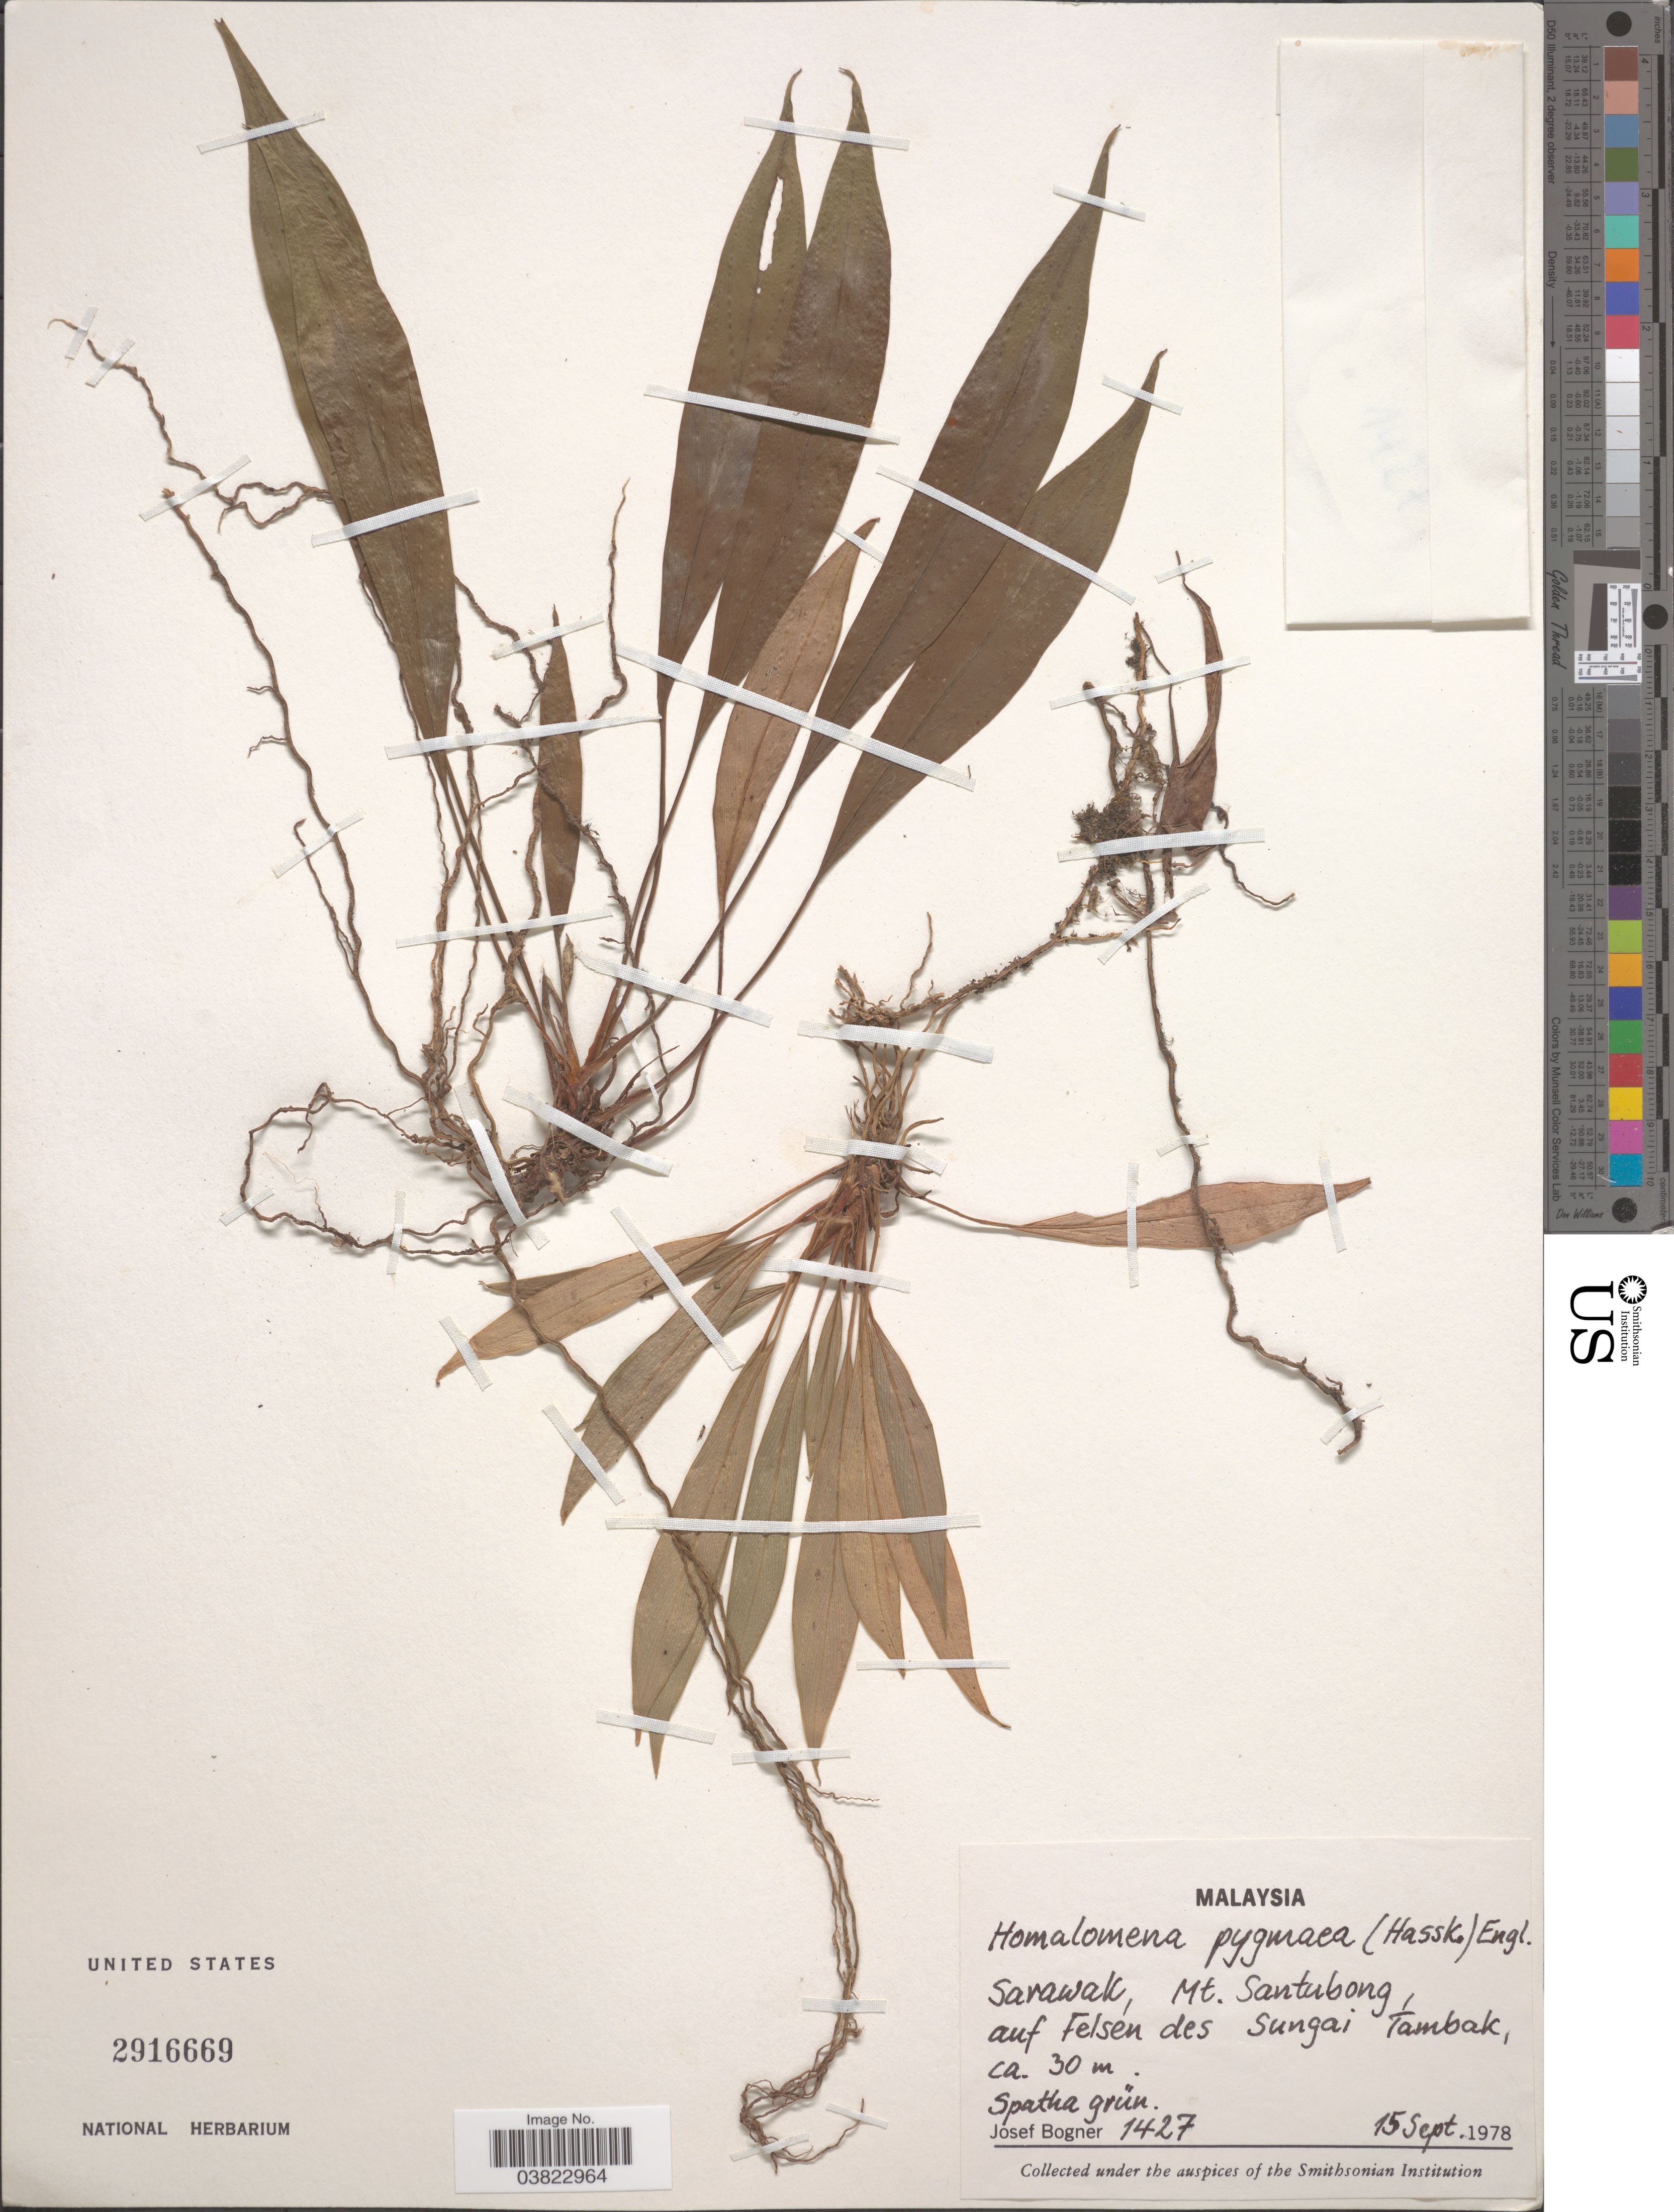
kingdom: Plantae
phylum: Tracheophyta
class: Liliopsida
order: Alismatales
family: Araceae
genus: Homalomena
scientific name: Homalomena pygmaea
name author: (Hassk.) Engl.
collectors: J. Bogner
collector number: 1427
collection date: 1978-09-15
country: Malaysia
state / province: Sarawak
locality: Mt. Santubong, auf Felsen des Sungai Tambak.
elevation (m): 30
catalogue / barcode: US 2916669